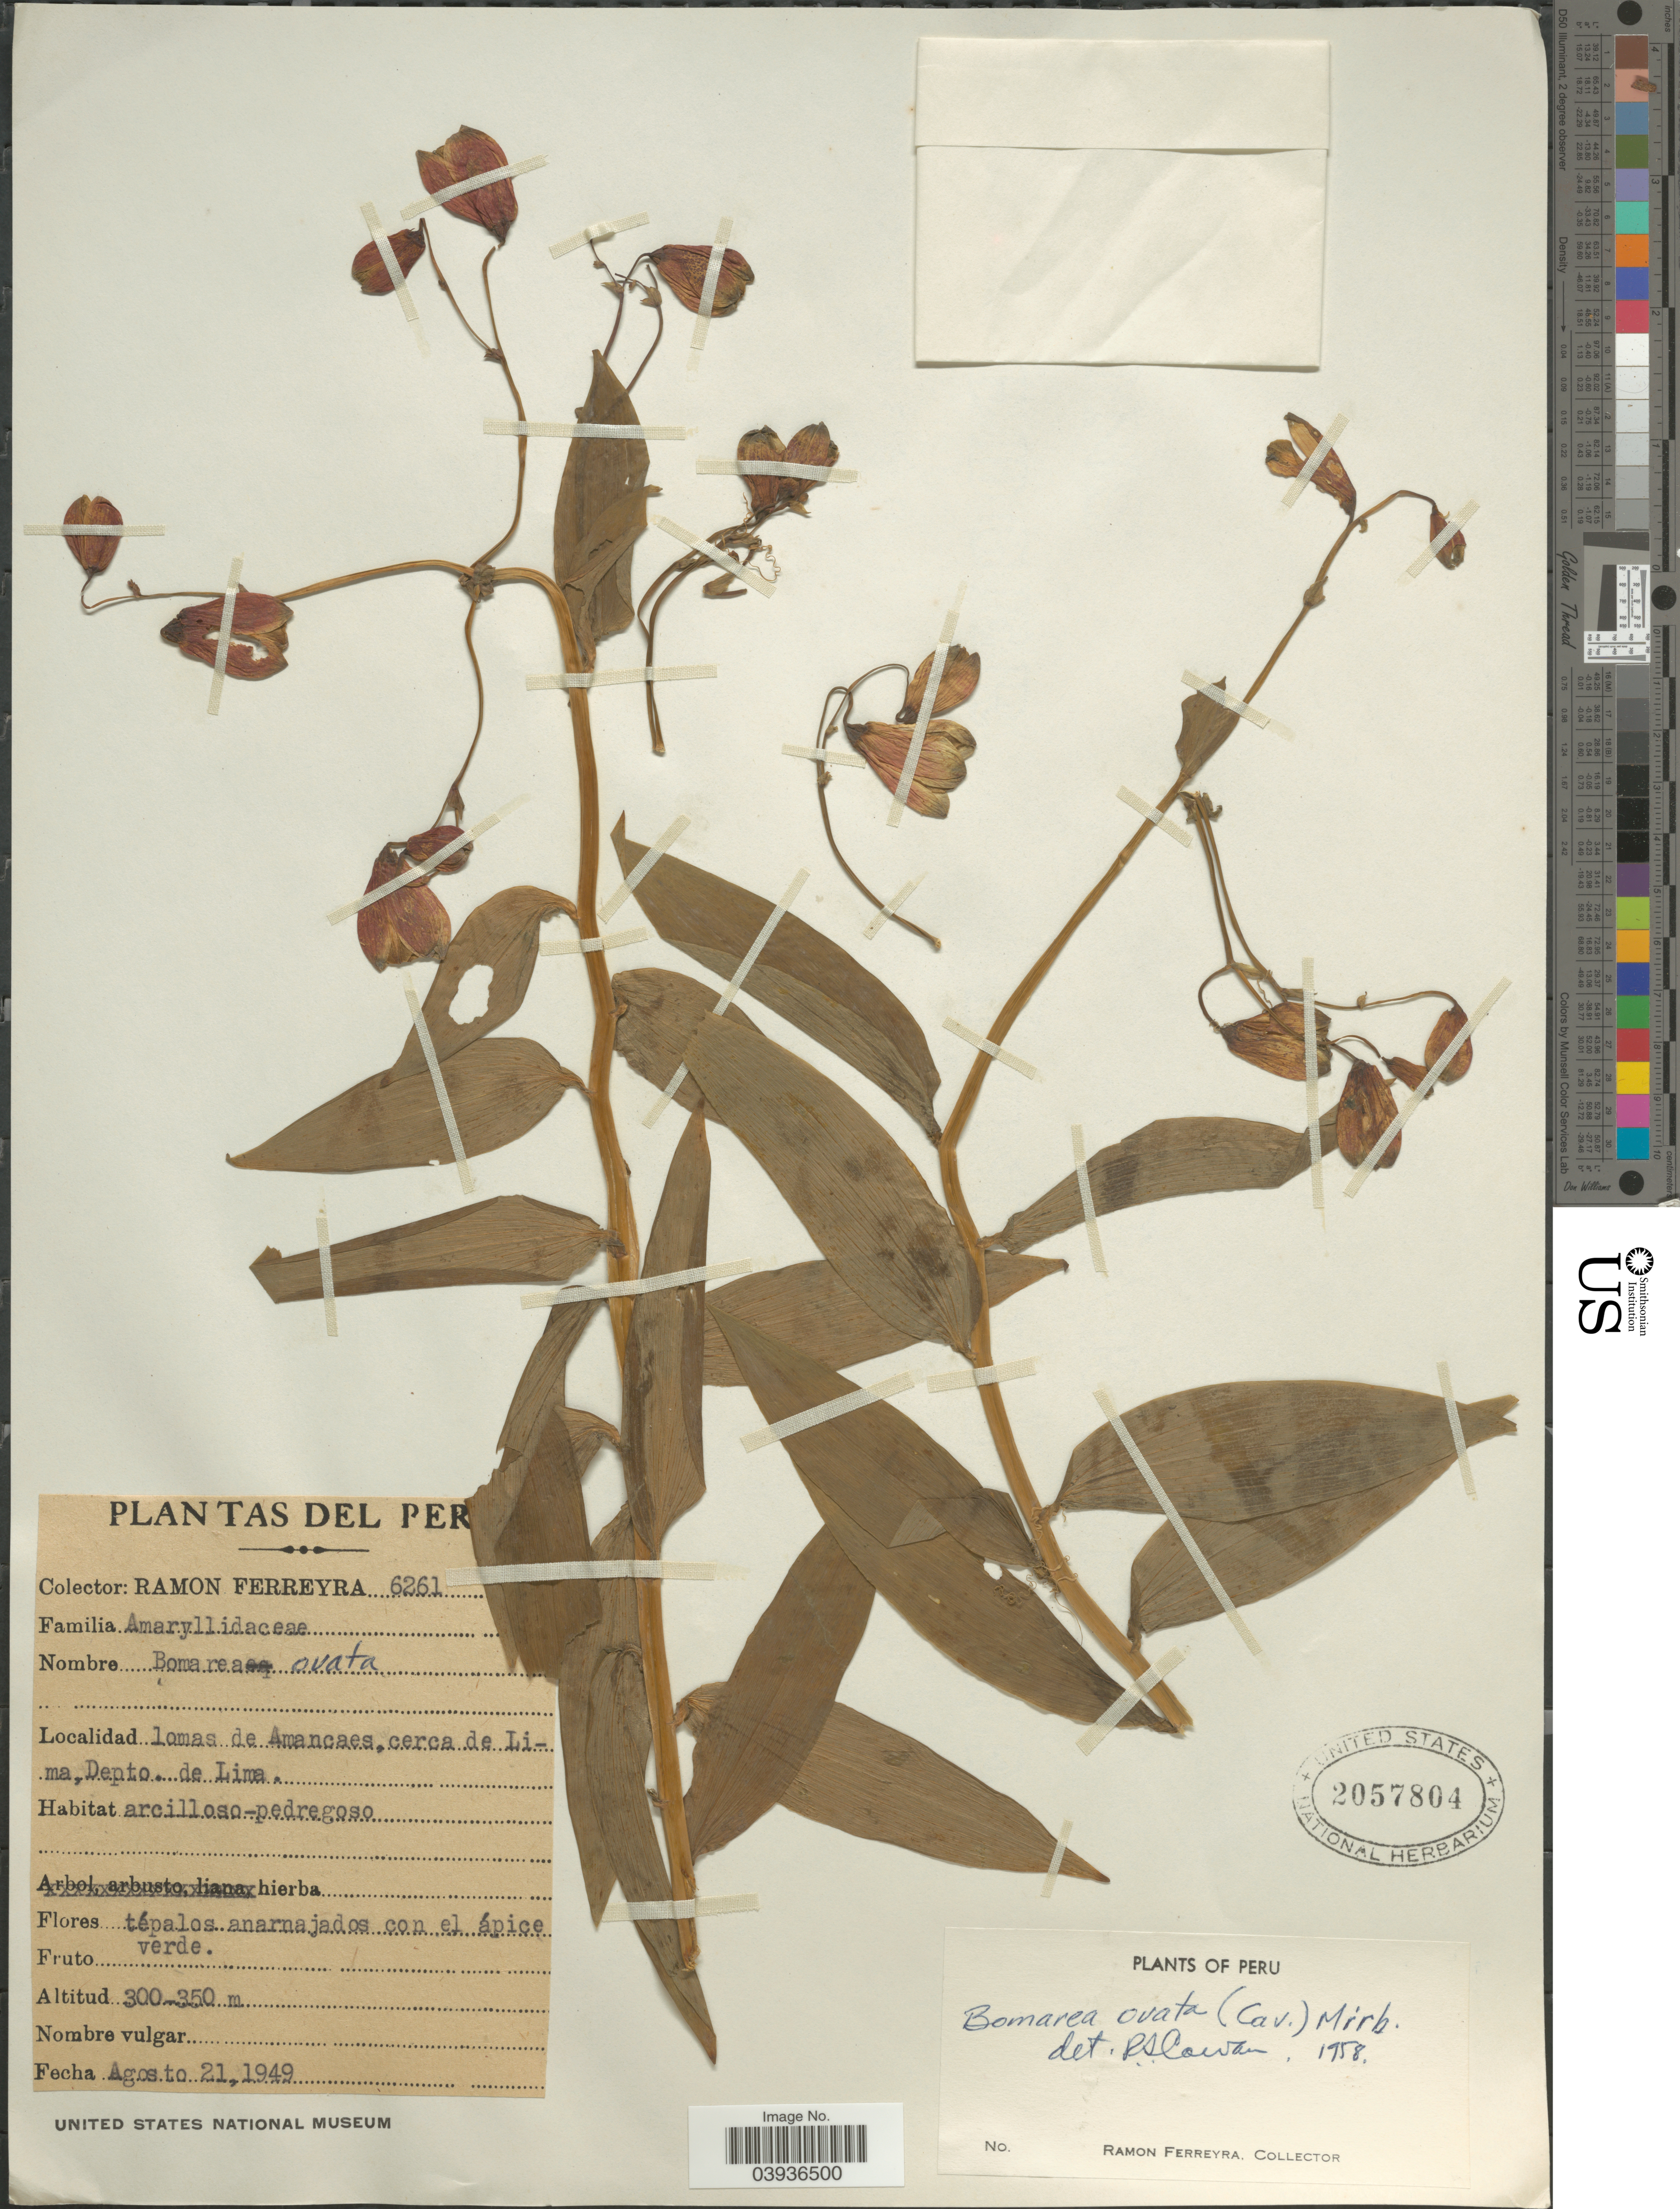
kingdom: Plantae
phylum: Tracheophyta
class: Liliopsida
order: Liliales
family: Alstroemeriaceae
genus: Bomarea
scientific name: Bomarea ovata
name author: (Cav.) Mirb.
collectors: R. A. Ferreyra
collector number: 6261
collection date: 1949-08-21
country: Peru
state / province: Lima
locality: Lomas de Amancaes, cerca de Lima, Depto. de Lima.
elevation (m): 300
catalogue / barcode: US 2057804